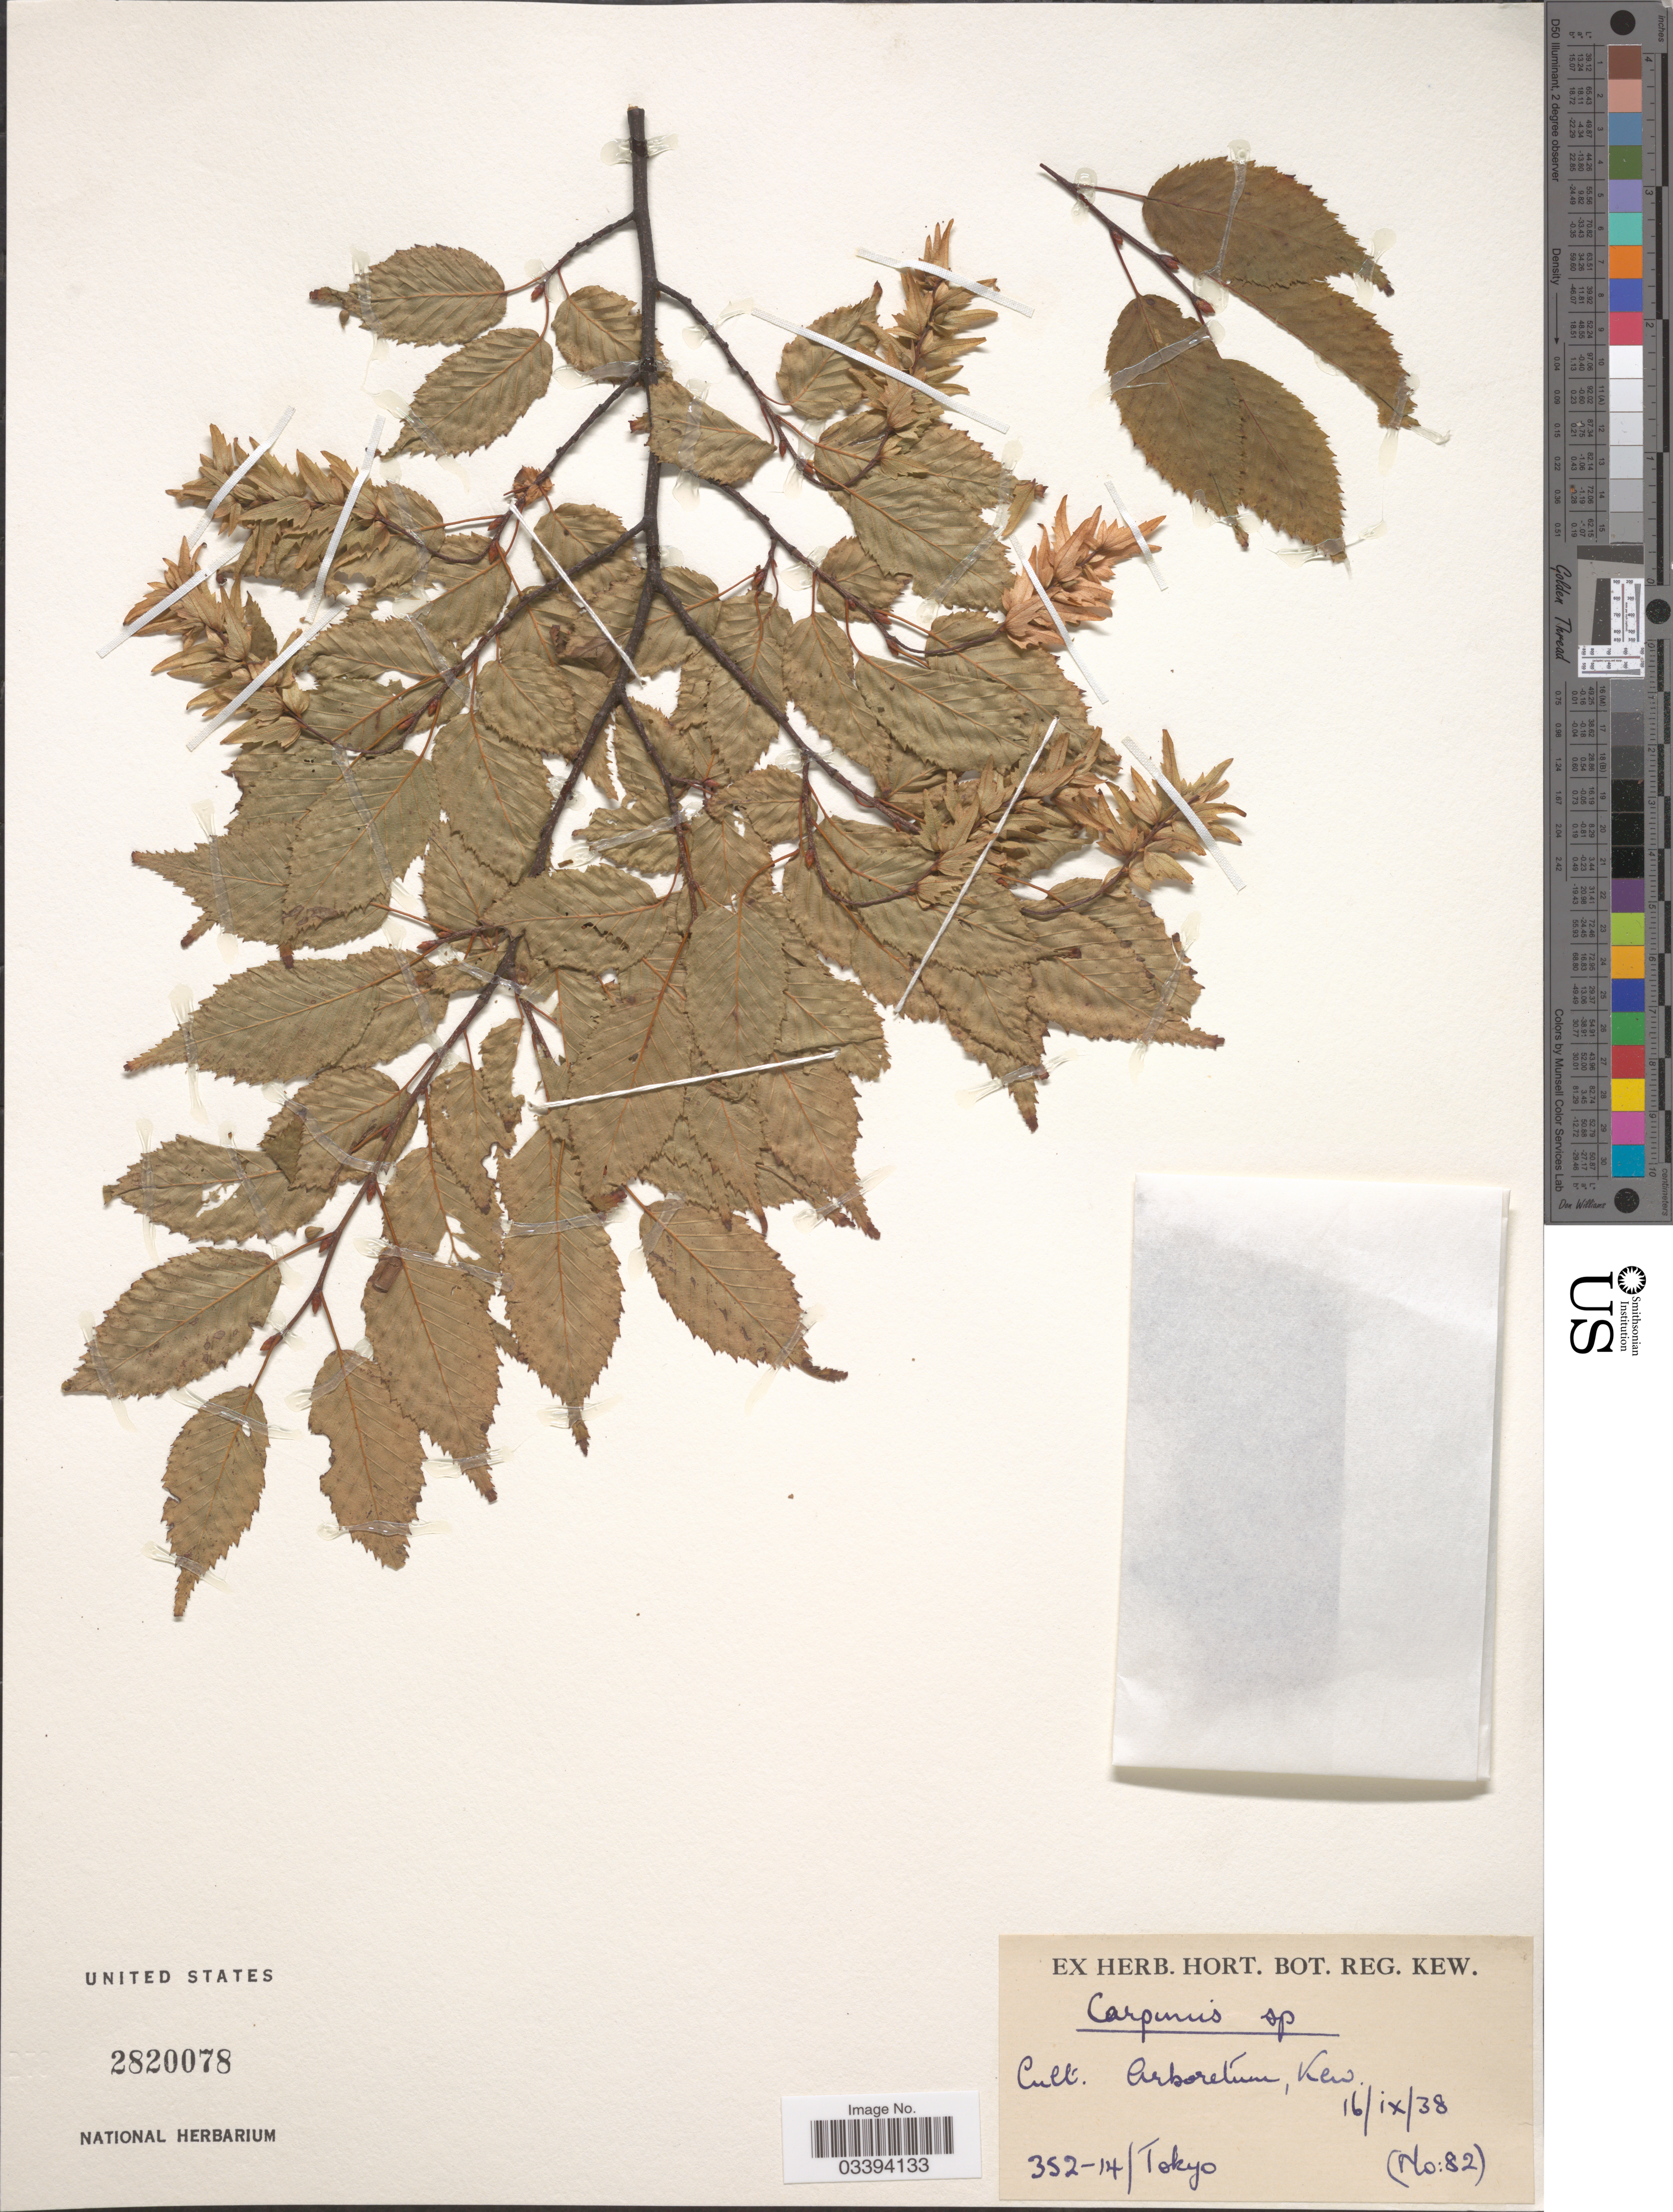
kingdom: Plantae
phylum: Tracheophyta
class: Magnoliopsida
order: Fagales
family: Betulaceae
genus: Carpinus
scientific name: Carpinus sp.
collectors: Ex herb. Hort. Bot. Reg. Kew.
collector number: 82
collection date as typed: Transcribed d/m/y: 16/9/38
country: United Kingdom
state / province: England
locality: Cult. Arboretum, Kew.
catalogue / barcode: US 2820078